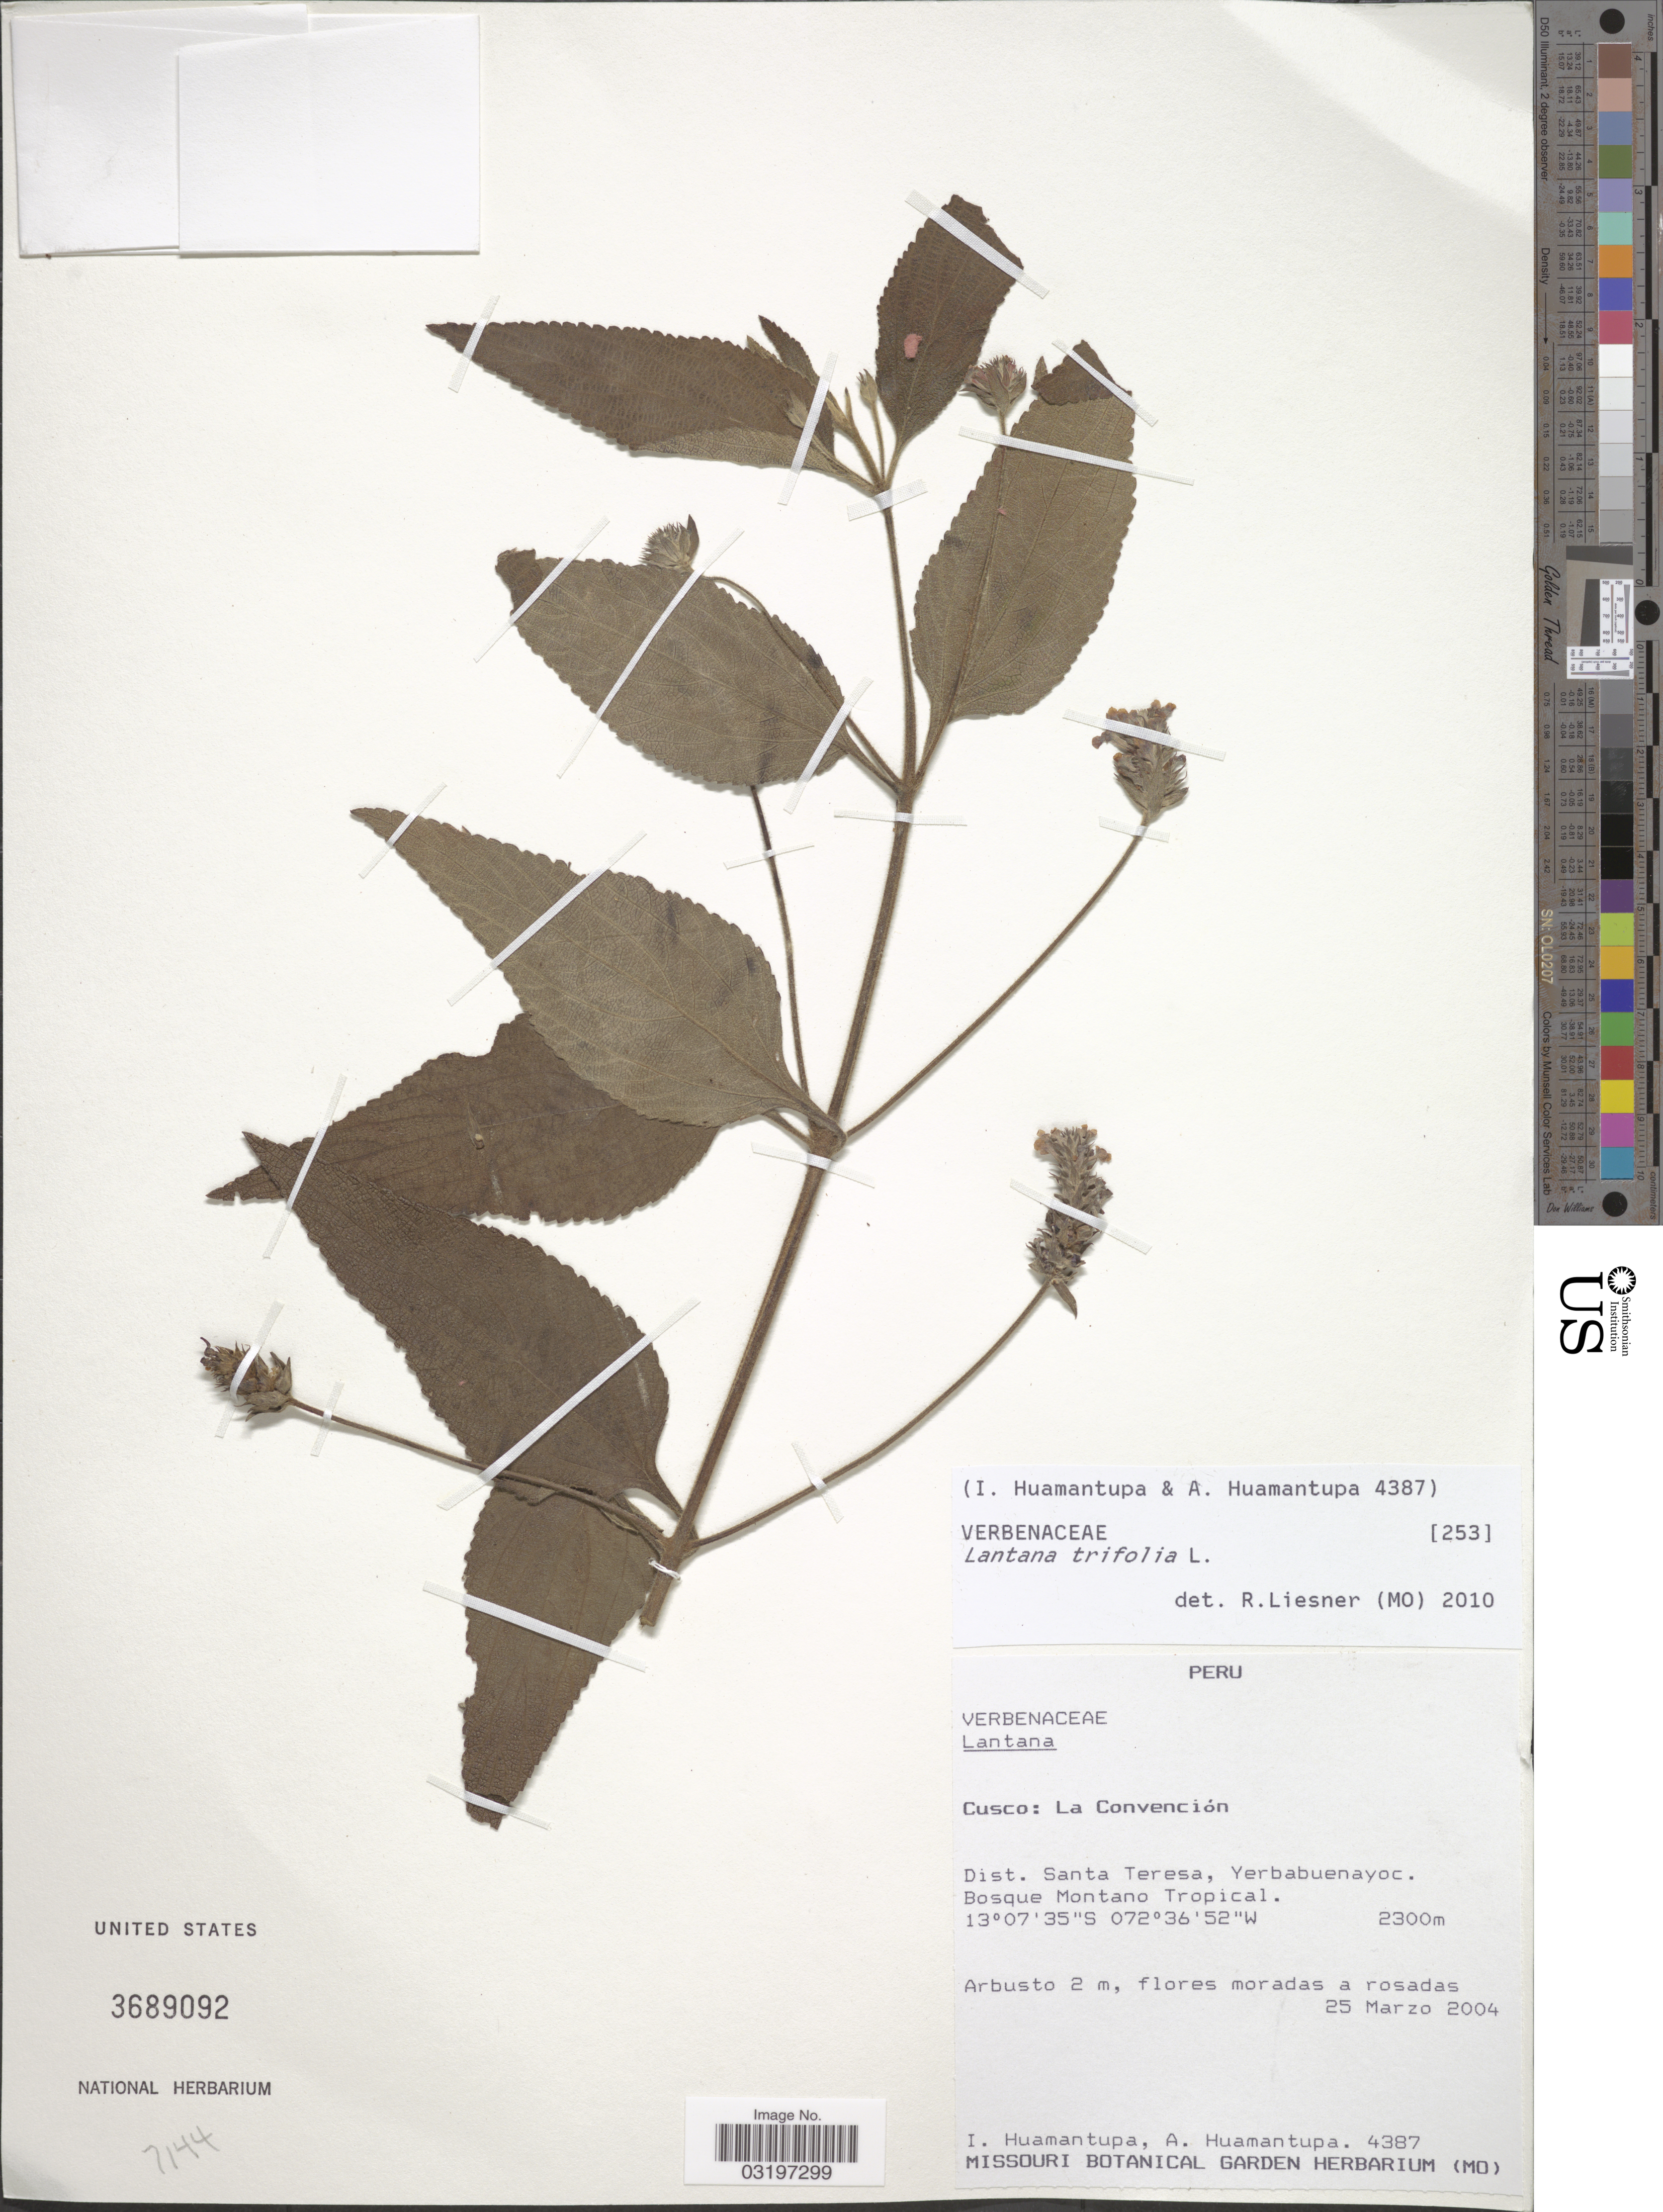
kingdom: Plantae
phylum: Tracheophyta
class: Magnoliopsida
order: Lamiales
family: Verbenaceae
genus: Lantana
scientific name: Lantana trifolia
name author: L.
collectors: I. Huamantupa & A. Huamantupa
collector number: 4387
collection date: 2004-03-25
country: Peru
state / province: Cusco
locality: La Convención. Dist. Santa Teresa, Yerbabuenayoc.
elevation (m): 2300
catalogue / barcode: US 3689092